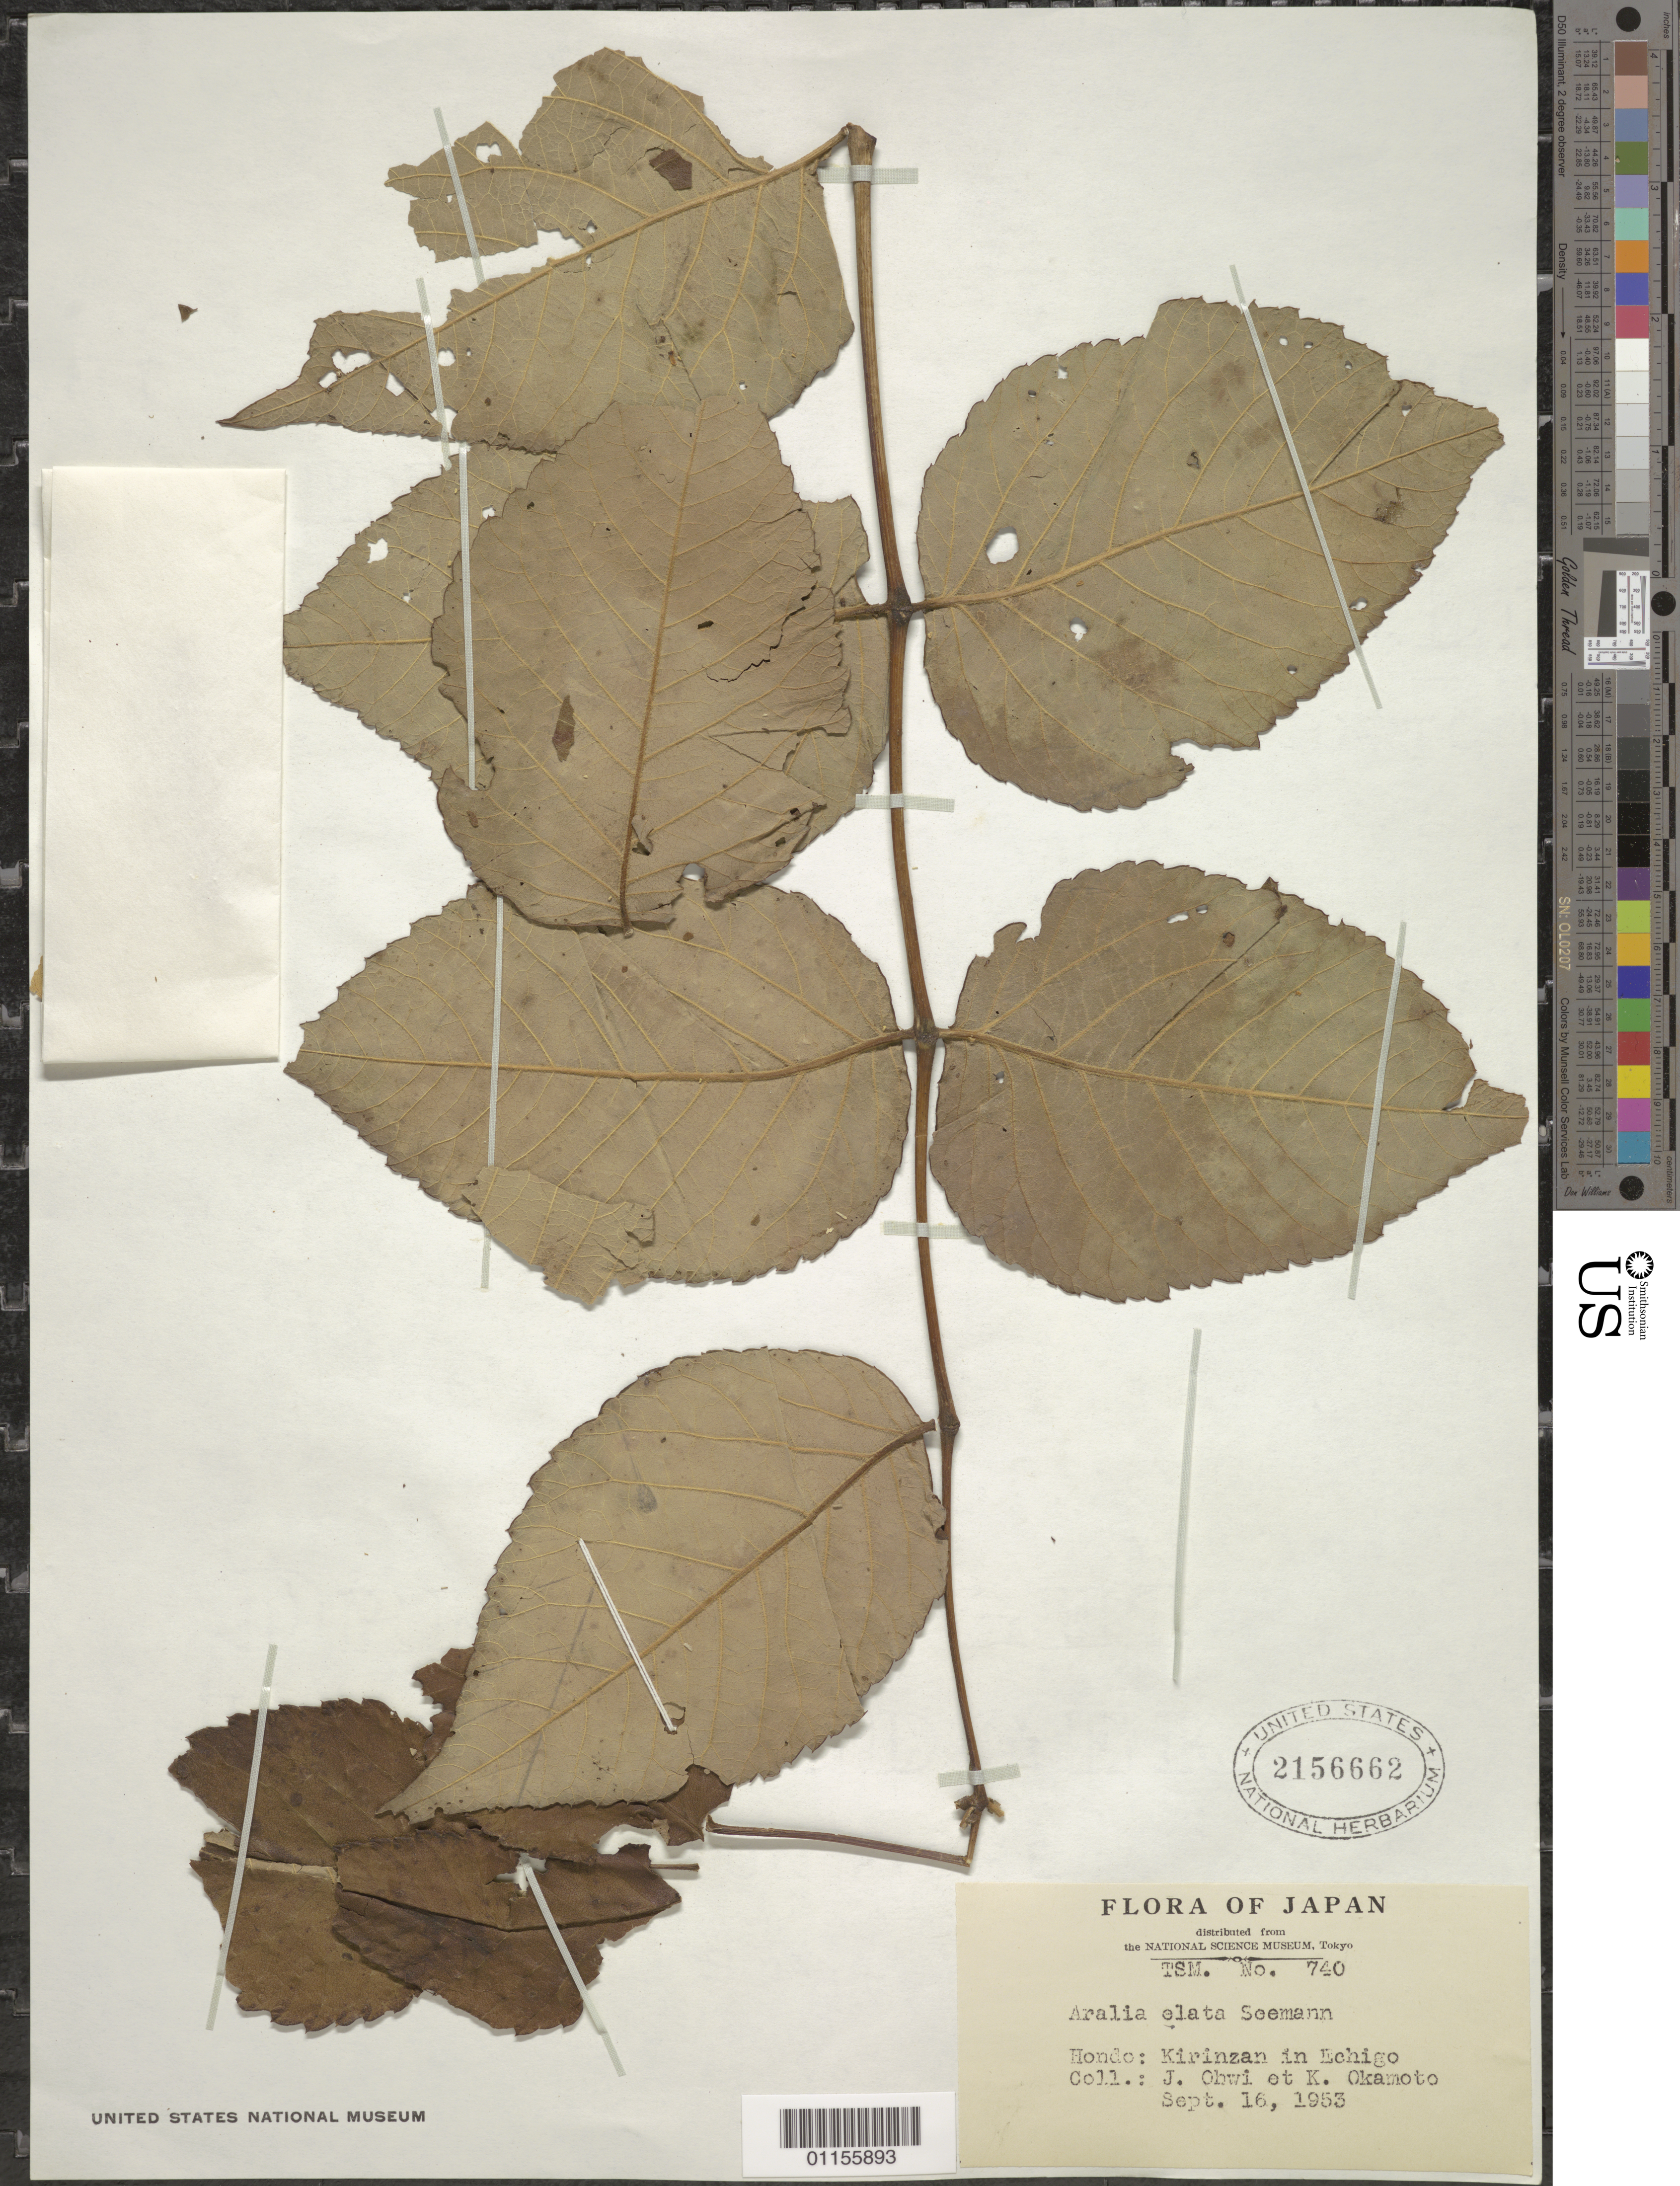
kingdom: Plantae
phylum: Tracheophyta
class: Magnoliopsida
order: Apiales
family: Araliaceae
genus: Aralia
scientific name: Aralia elata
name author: (Miq.) Seem.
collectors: J. Ohwi & K. Okamoto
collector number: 740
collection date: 1953-09-16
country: Japan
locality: Hondo: Kirinzan in Echigo.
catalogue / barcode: US 2156662